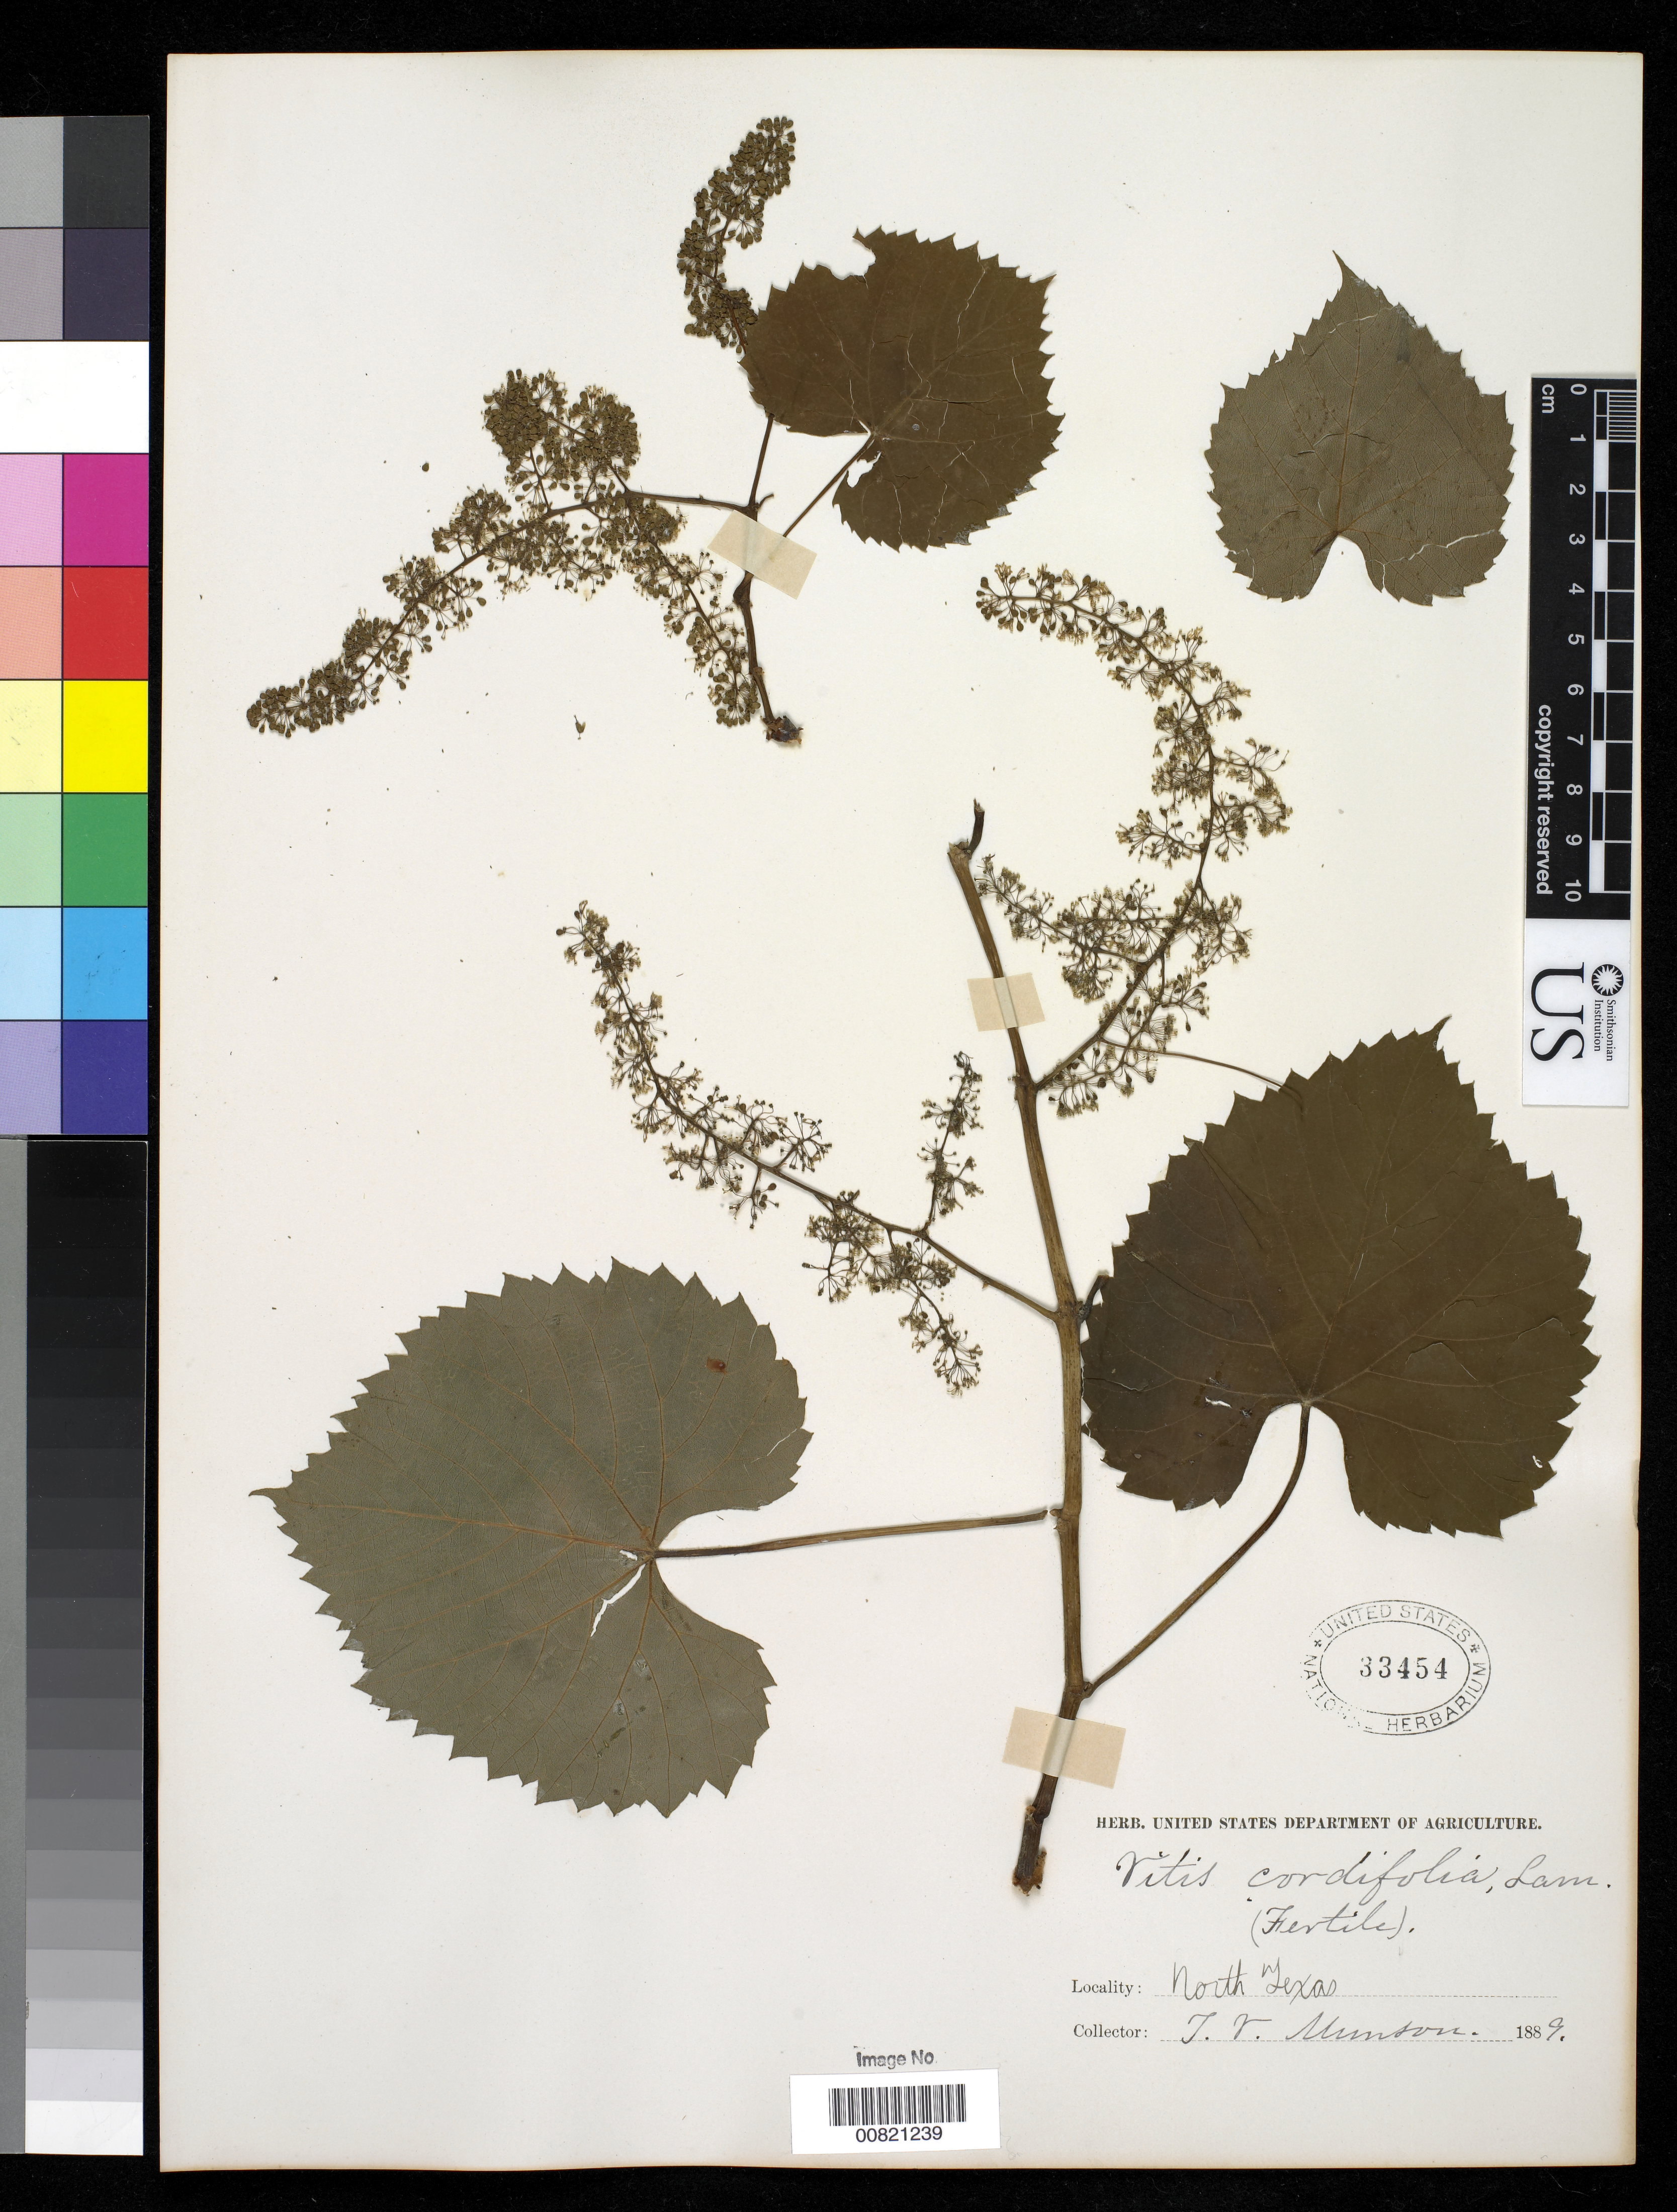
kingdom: Plantae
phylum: Tracheophyta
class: Magnoliopsida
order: Vitales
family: Vitaceae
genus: Vitis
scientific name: Vitis cordifolia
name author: Michx.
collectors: T. V. Munson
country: United States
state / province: Texas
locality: North Texas.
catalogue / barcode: US 33454